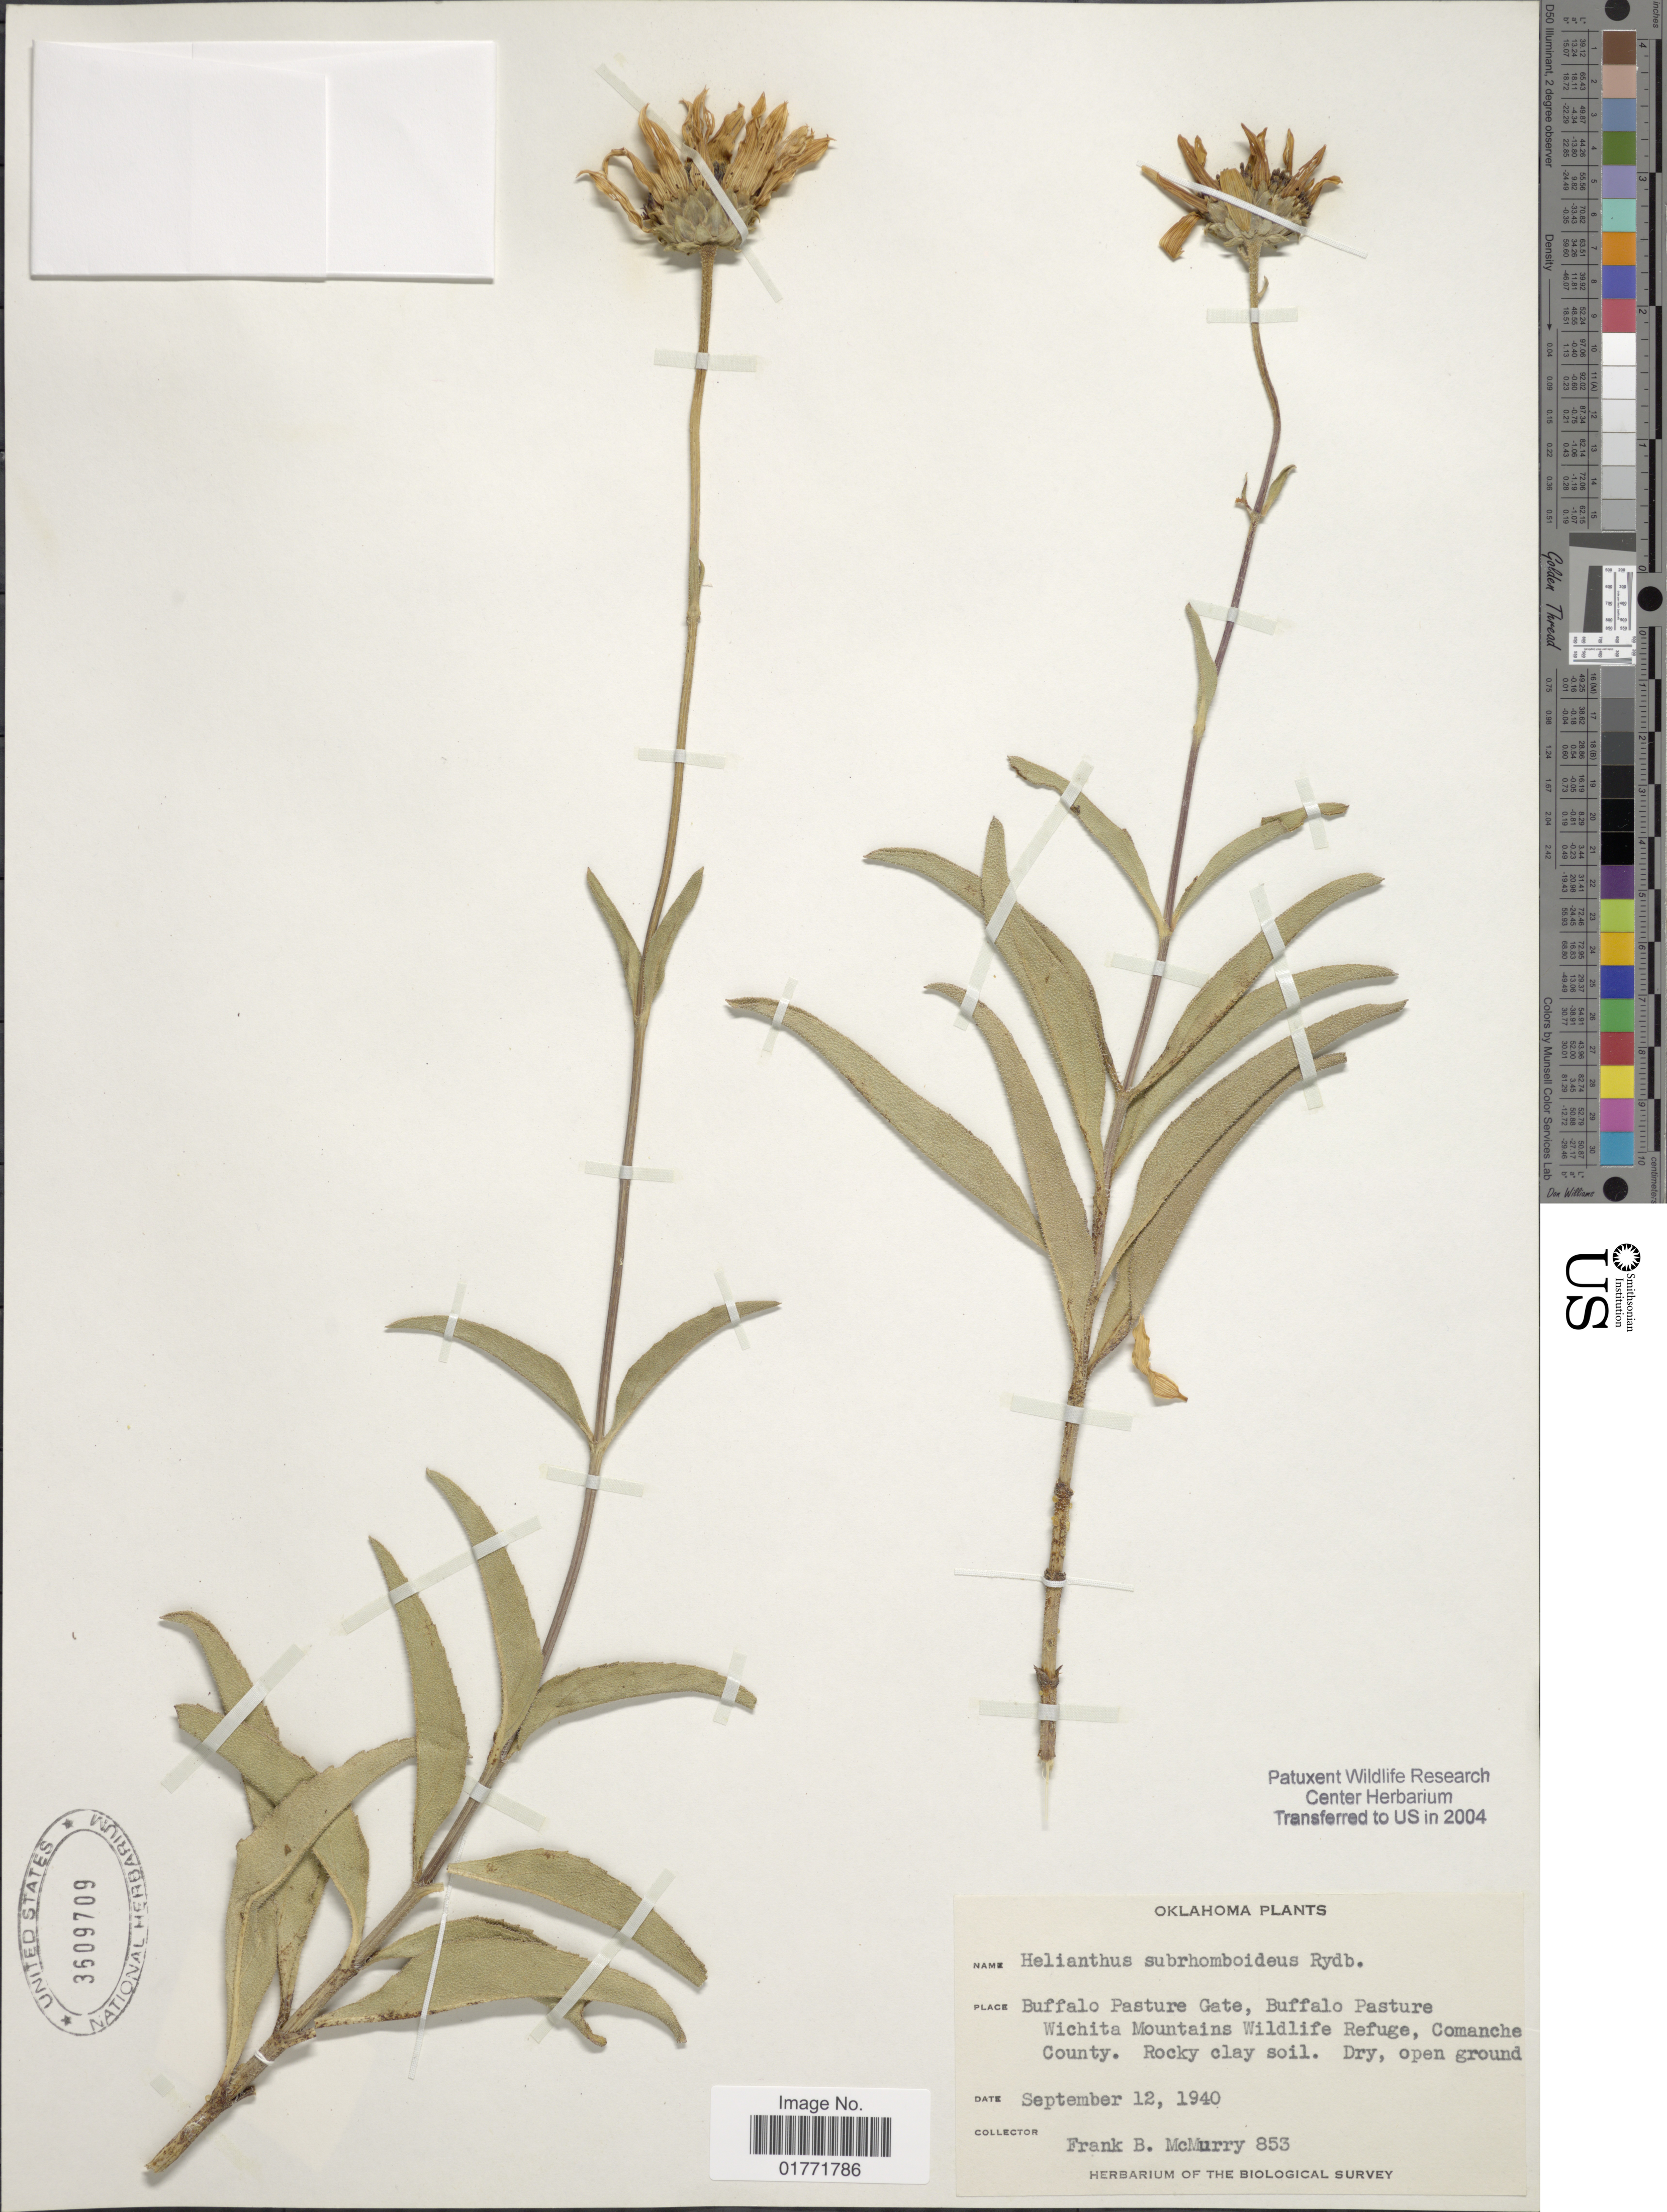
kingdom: Plantae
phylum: Tracheophyta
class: Magnoliopsida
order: Asterales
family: Asteraceae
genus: Helianthus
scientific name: Helianthus subrhomboideus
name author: Rydb.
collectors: F. B. McMurry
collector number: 853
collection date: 1940-09-12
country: United States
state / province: Oklahoma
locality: Oklahoma. Buffalo Pasture Gate, Buffalo Pasture, Wichita Mountains Wildlife Refuge, Comanche County.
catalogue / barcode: US 3609709